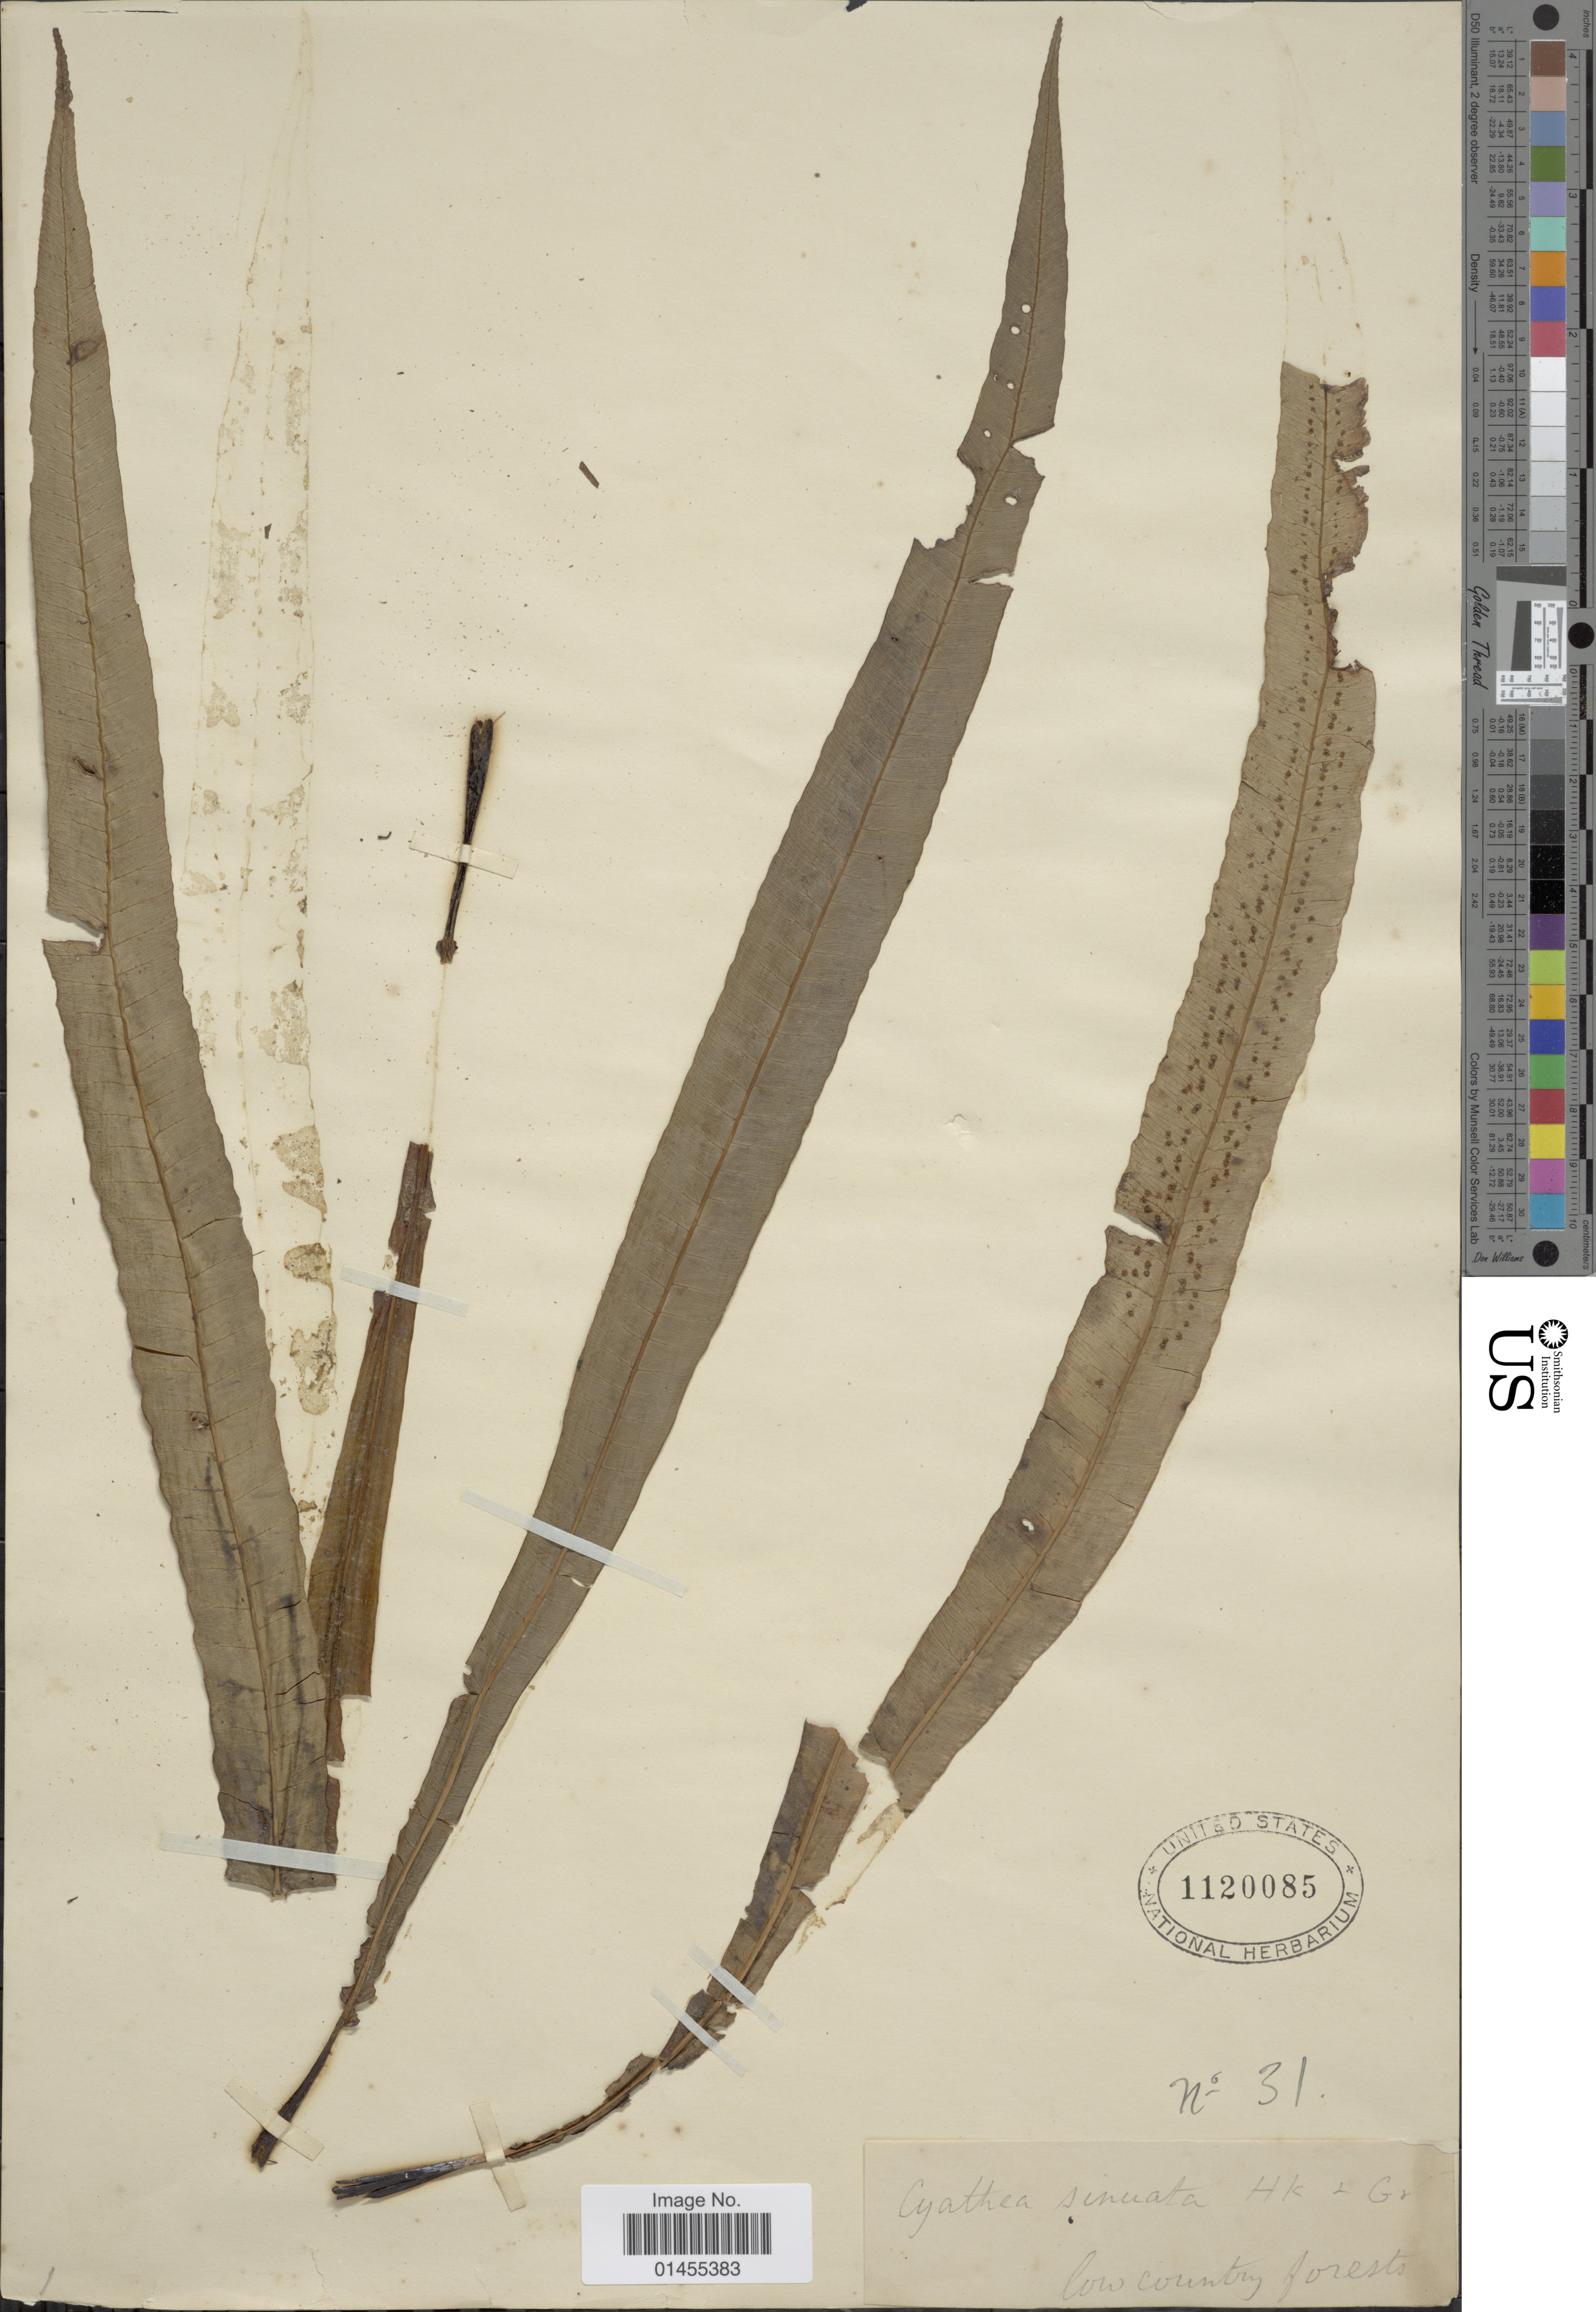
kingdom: Plantae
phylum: Tracheophyta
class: Polypodiopsida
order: Cyatheales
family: Cyatheaceae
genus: Alsophila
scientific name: Alsophila sinuata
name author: (Hook. & Grev.) R.M. Tryon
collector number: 31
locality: Low county forest.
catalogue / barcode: US 1120085